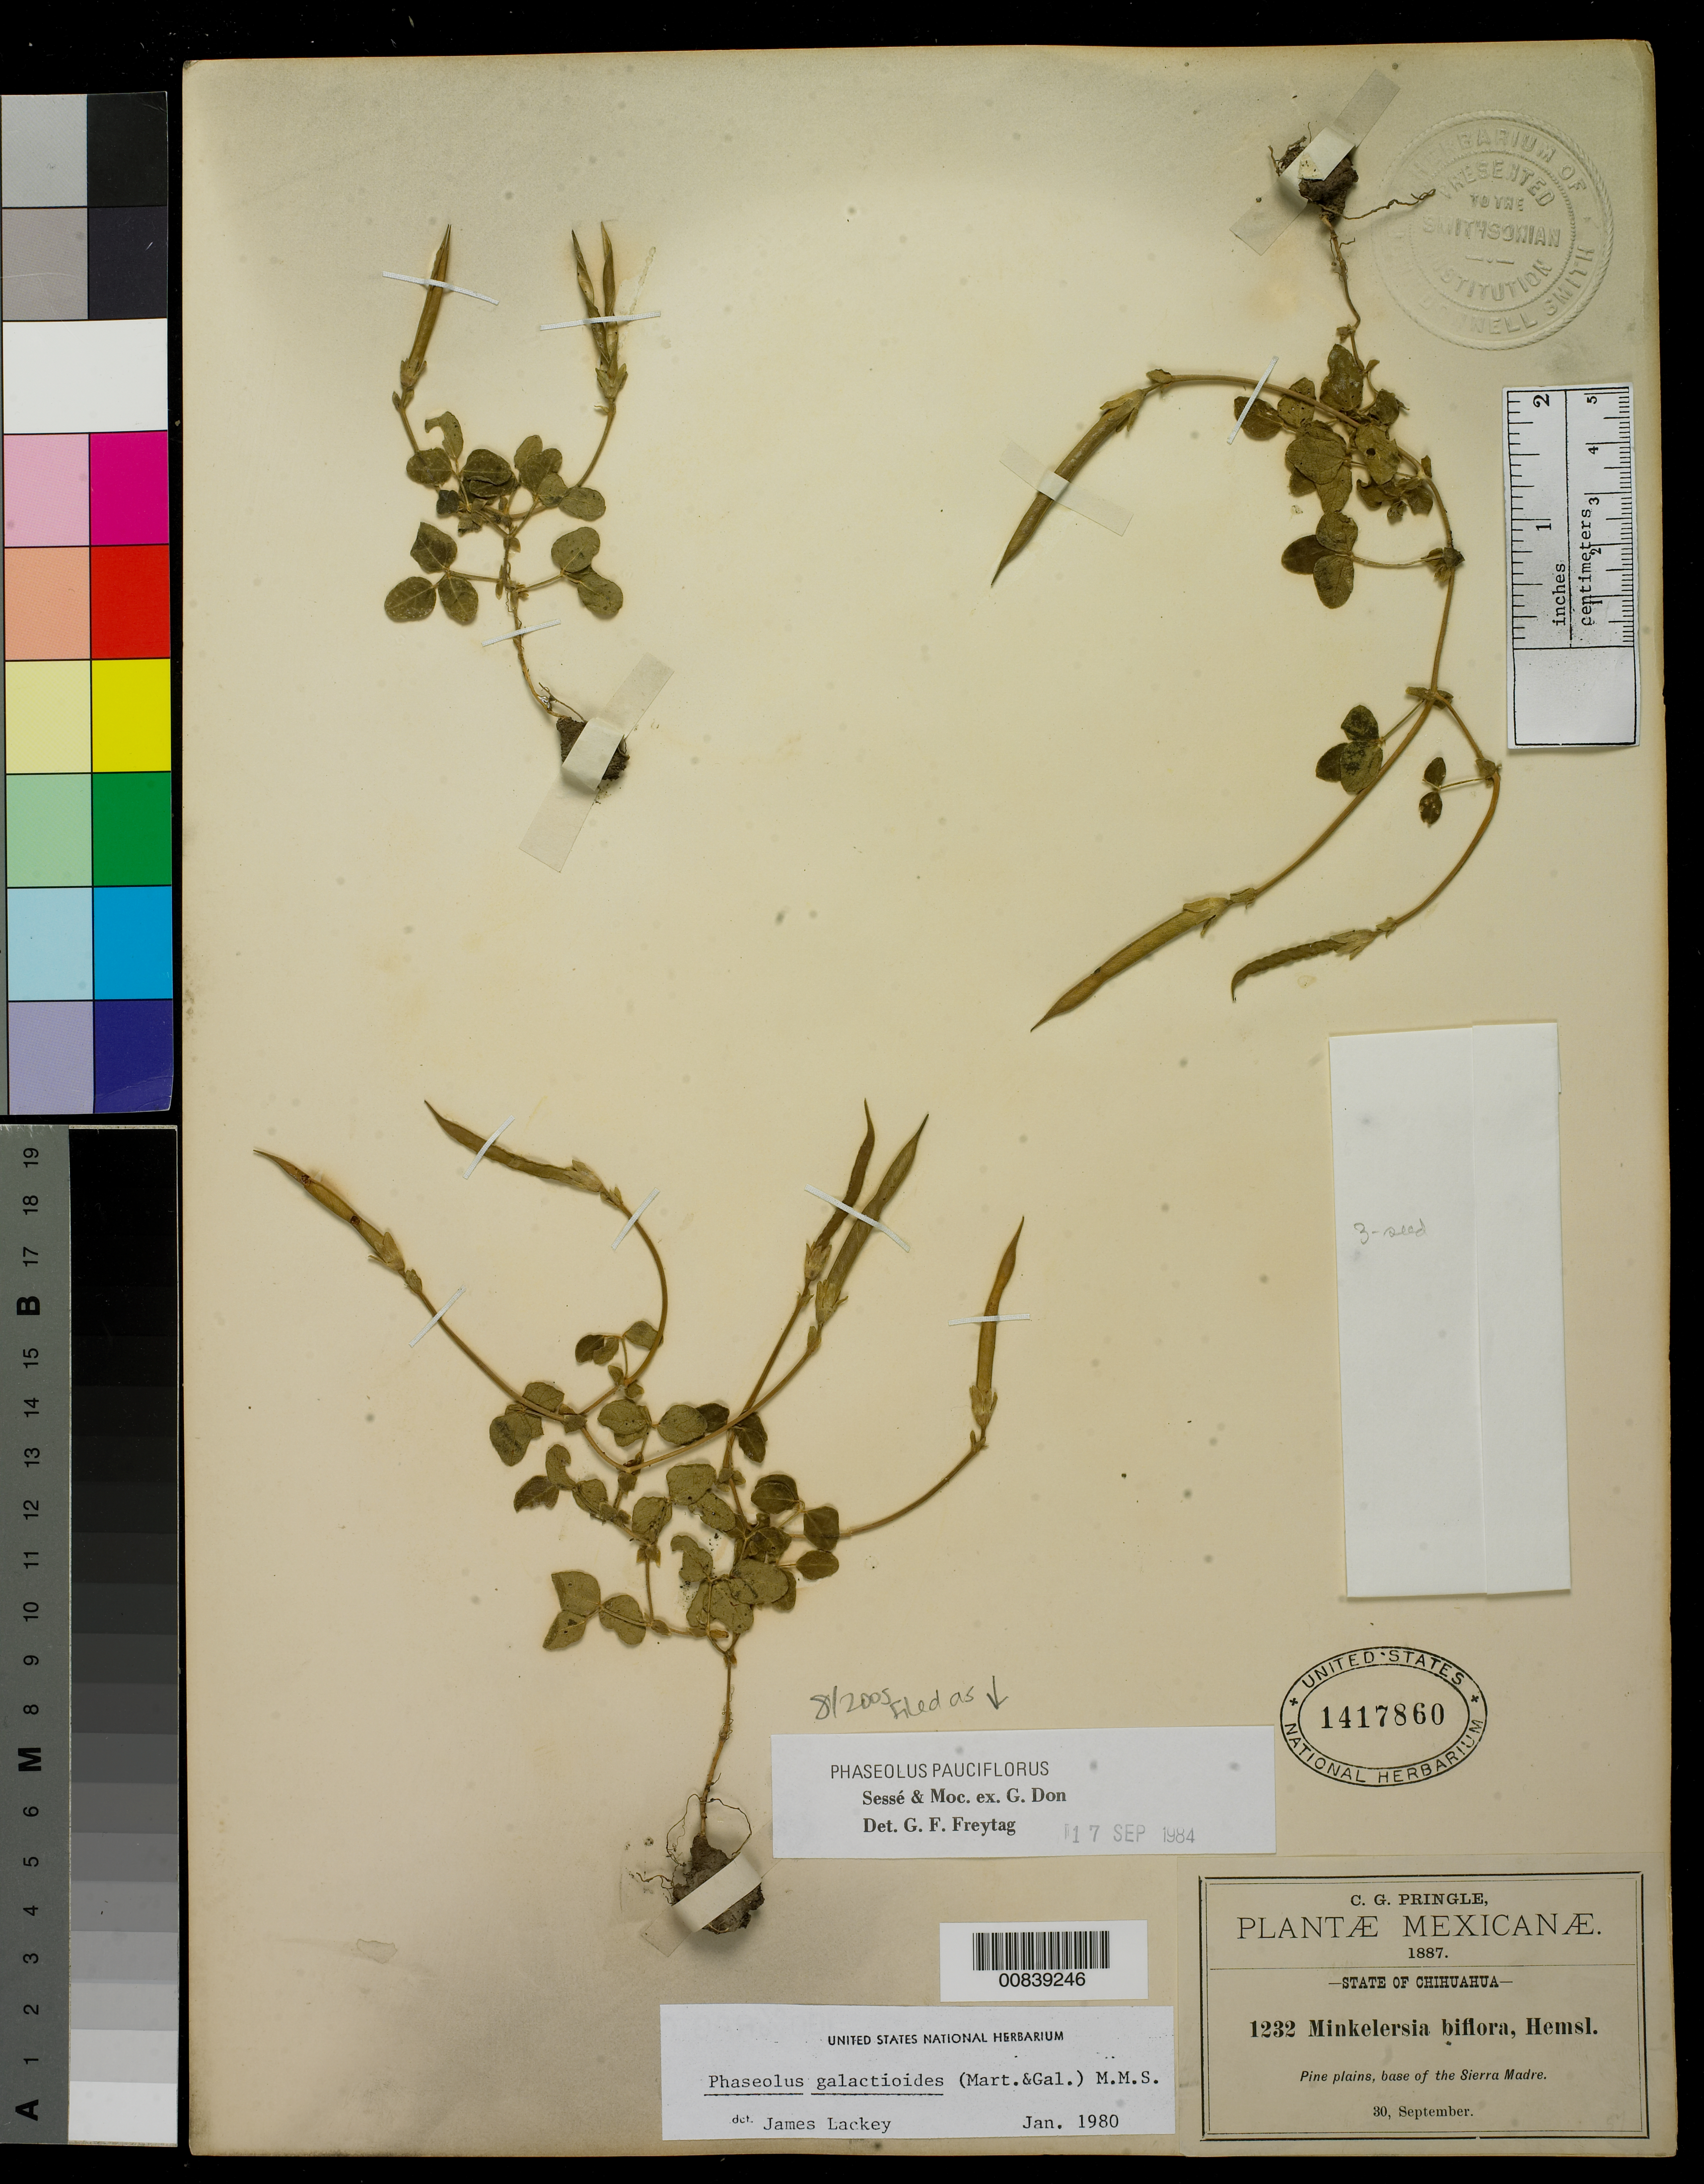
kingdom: Plantae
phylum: Tracheophyta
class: Magnoliopsida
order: Fabales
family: Fabaceae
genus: Phaseolus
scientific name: Phaseolus pauciflorus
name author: Sessé & Moc. ex G. Don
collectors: C. G. Pringle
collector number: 1232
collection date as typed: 30 Sep 1887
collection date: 1887-09-30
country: Mexico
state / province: Chihuahua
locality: Base of the Sierra Madre, Chihuahua.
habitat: Pine plains.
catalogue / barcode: US 1417860